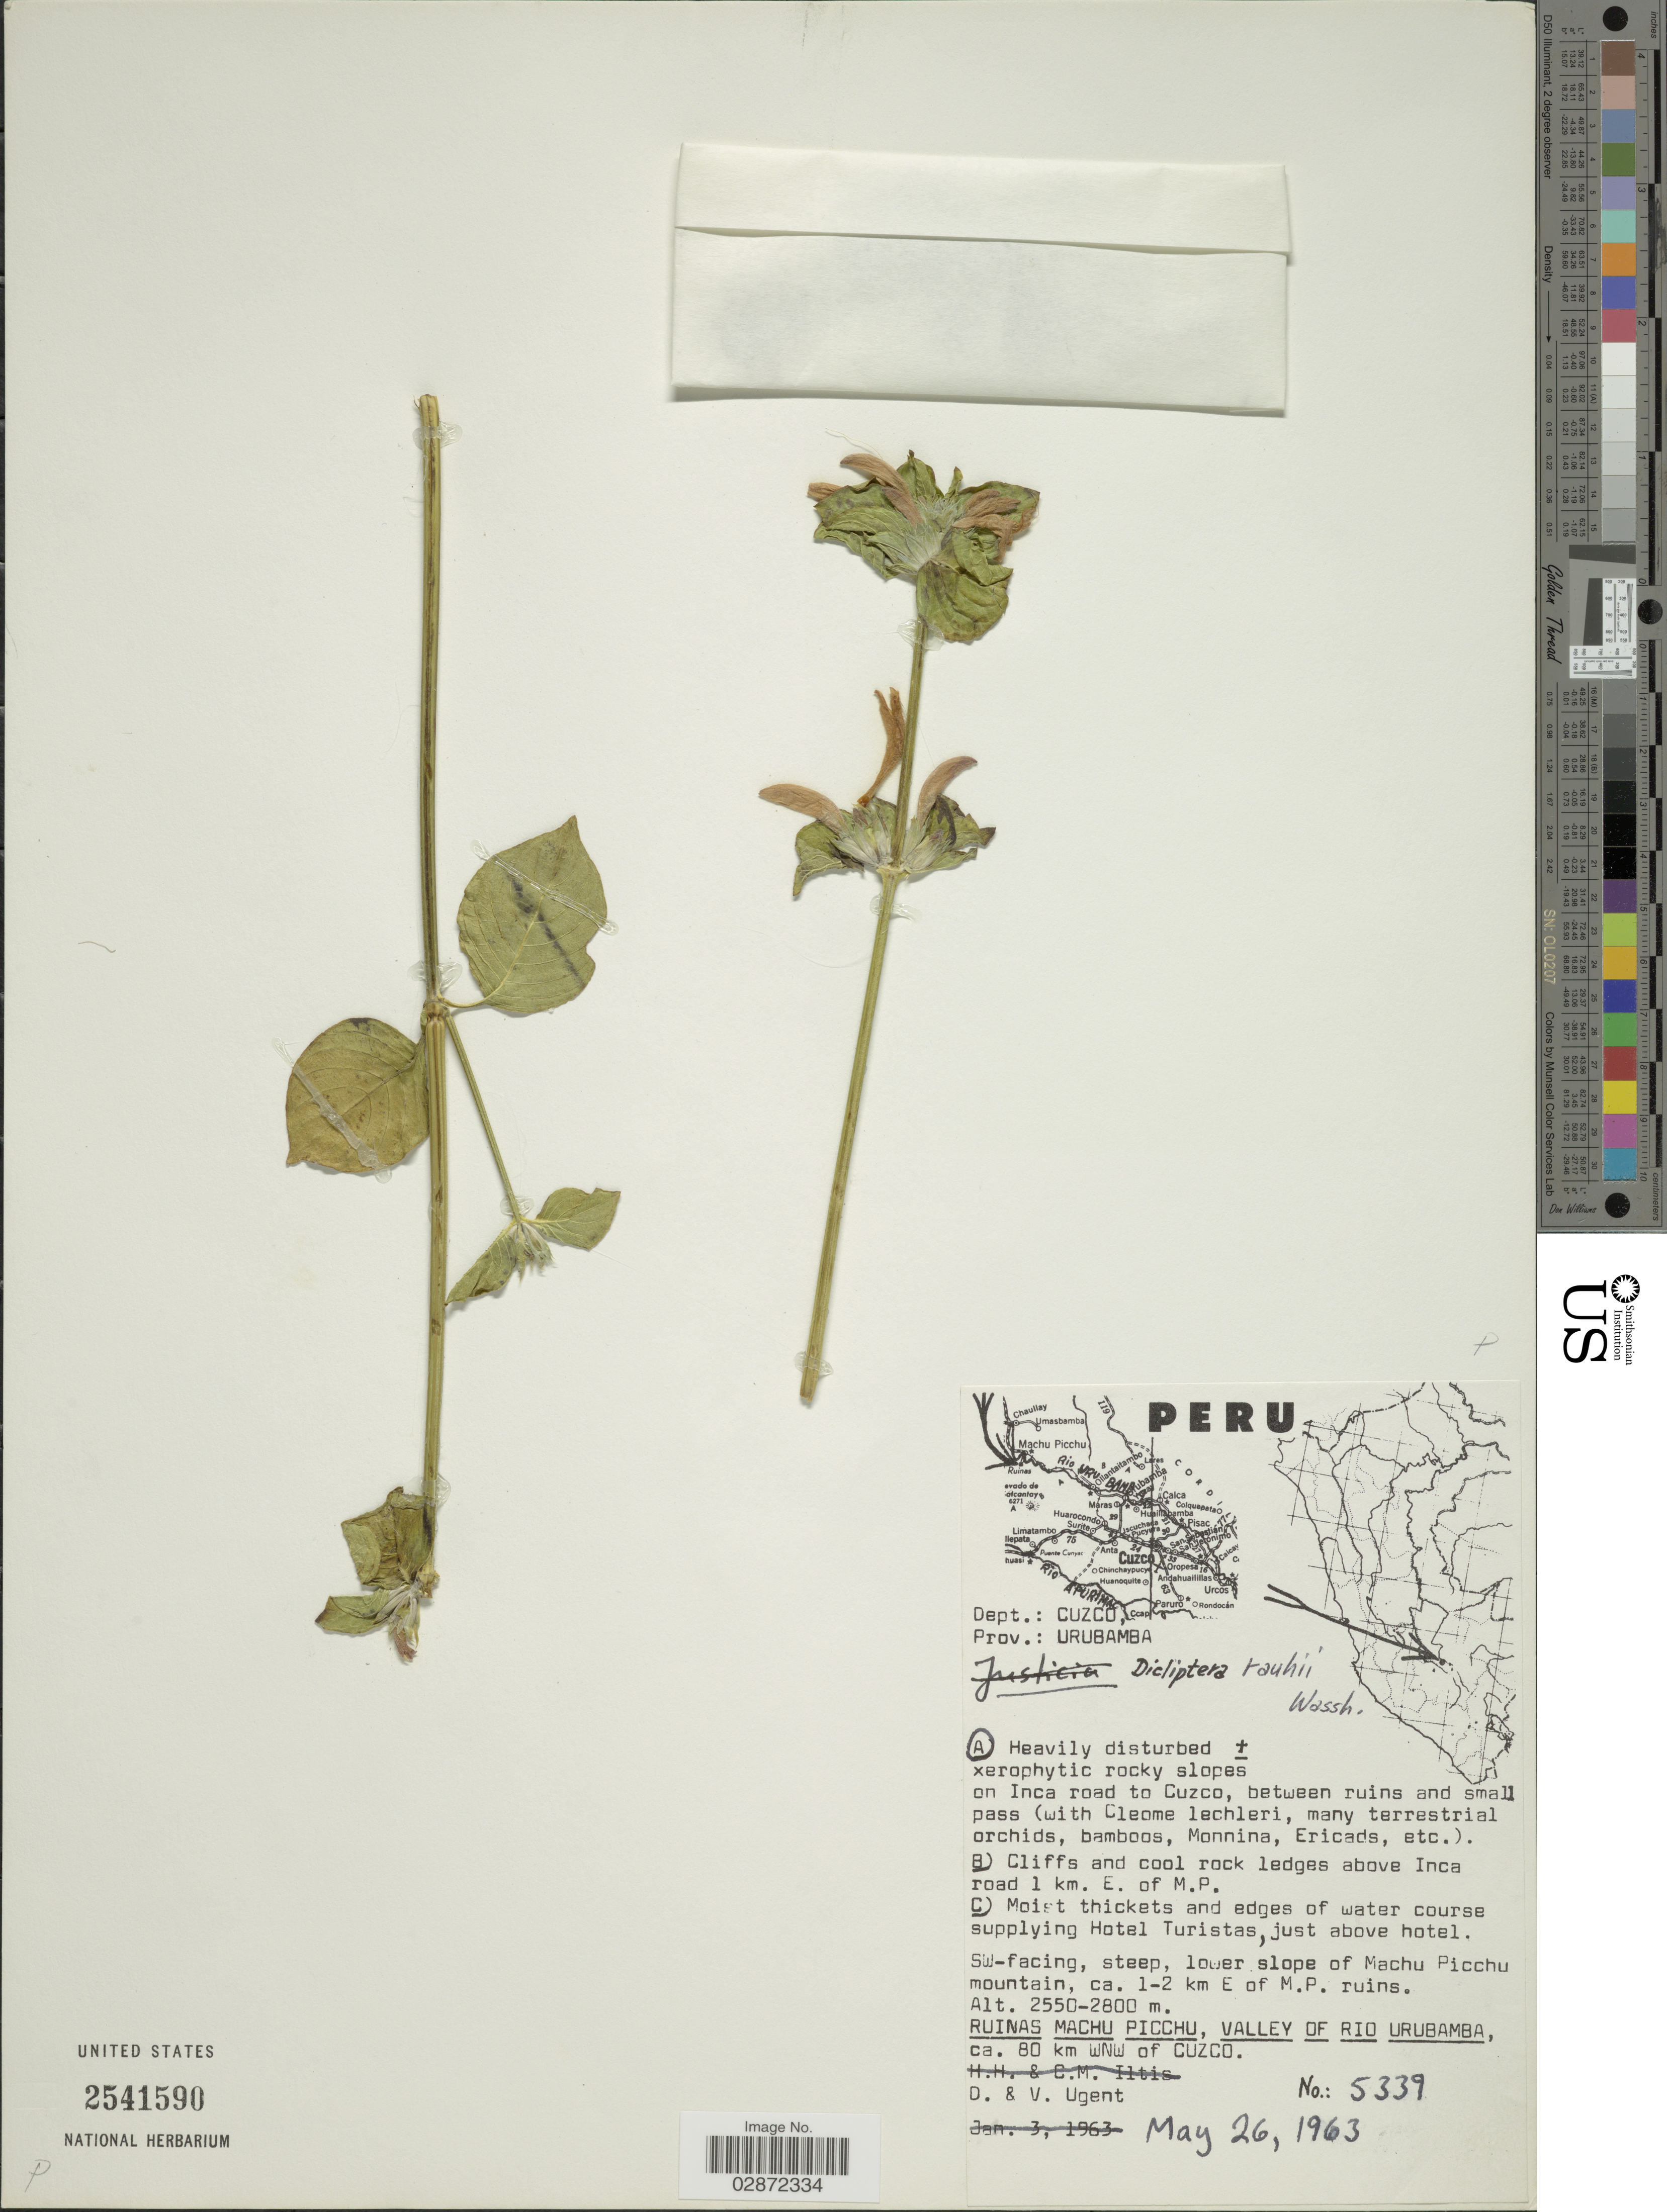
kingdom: Plantae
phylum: Tracheophyta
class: Magnoliopsida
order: Lamiales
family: Acanthaceae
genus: Dicliptera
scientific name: Dicliptera squarrosa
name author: Nees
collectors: D. Ugent & V. Ugent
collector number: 5339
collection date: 1963-05-26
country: Peru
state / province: Cusco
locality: Dept.: Cuzco. Prov.: Urubamba. Heavily disturbed ± xerophytic rocky slopes on Inca road to Cuzco, between ruins and small pass. SW-facing, steep, lower slope of Machu Picchu mountain, ca. 1-2 km E of M.P. ruins. Ruinas Machu Picchu, Valley of Rio Urubamba, ca. 80 km WNW of Cuzco.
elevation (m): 2550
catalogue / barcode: US 2541590